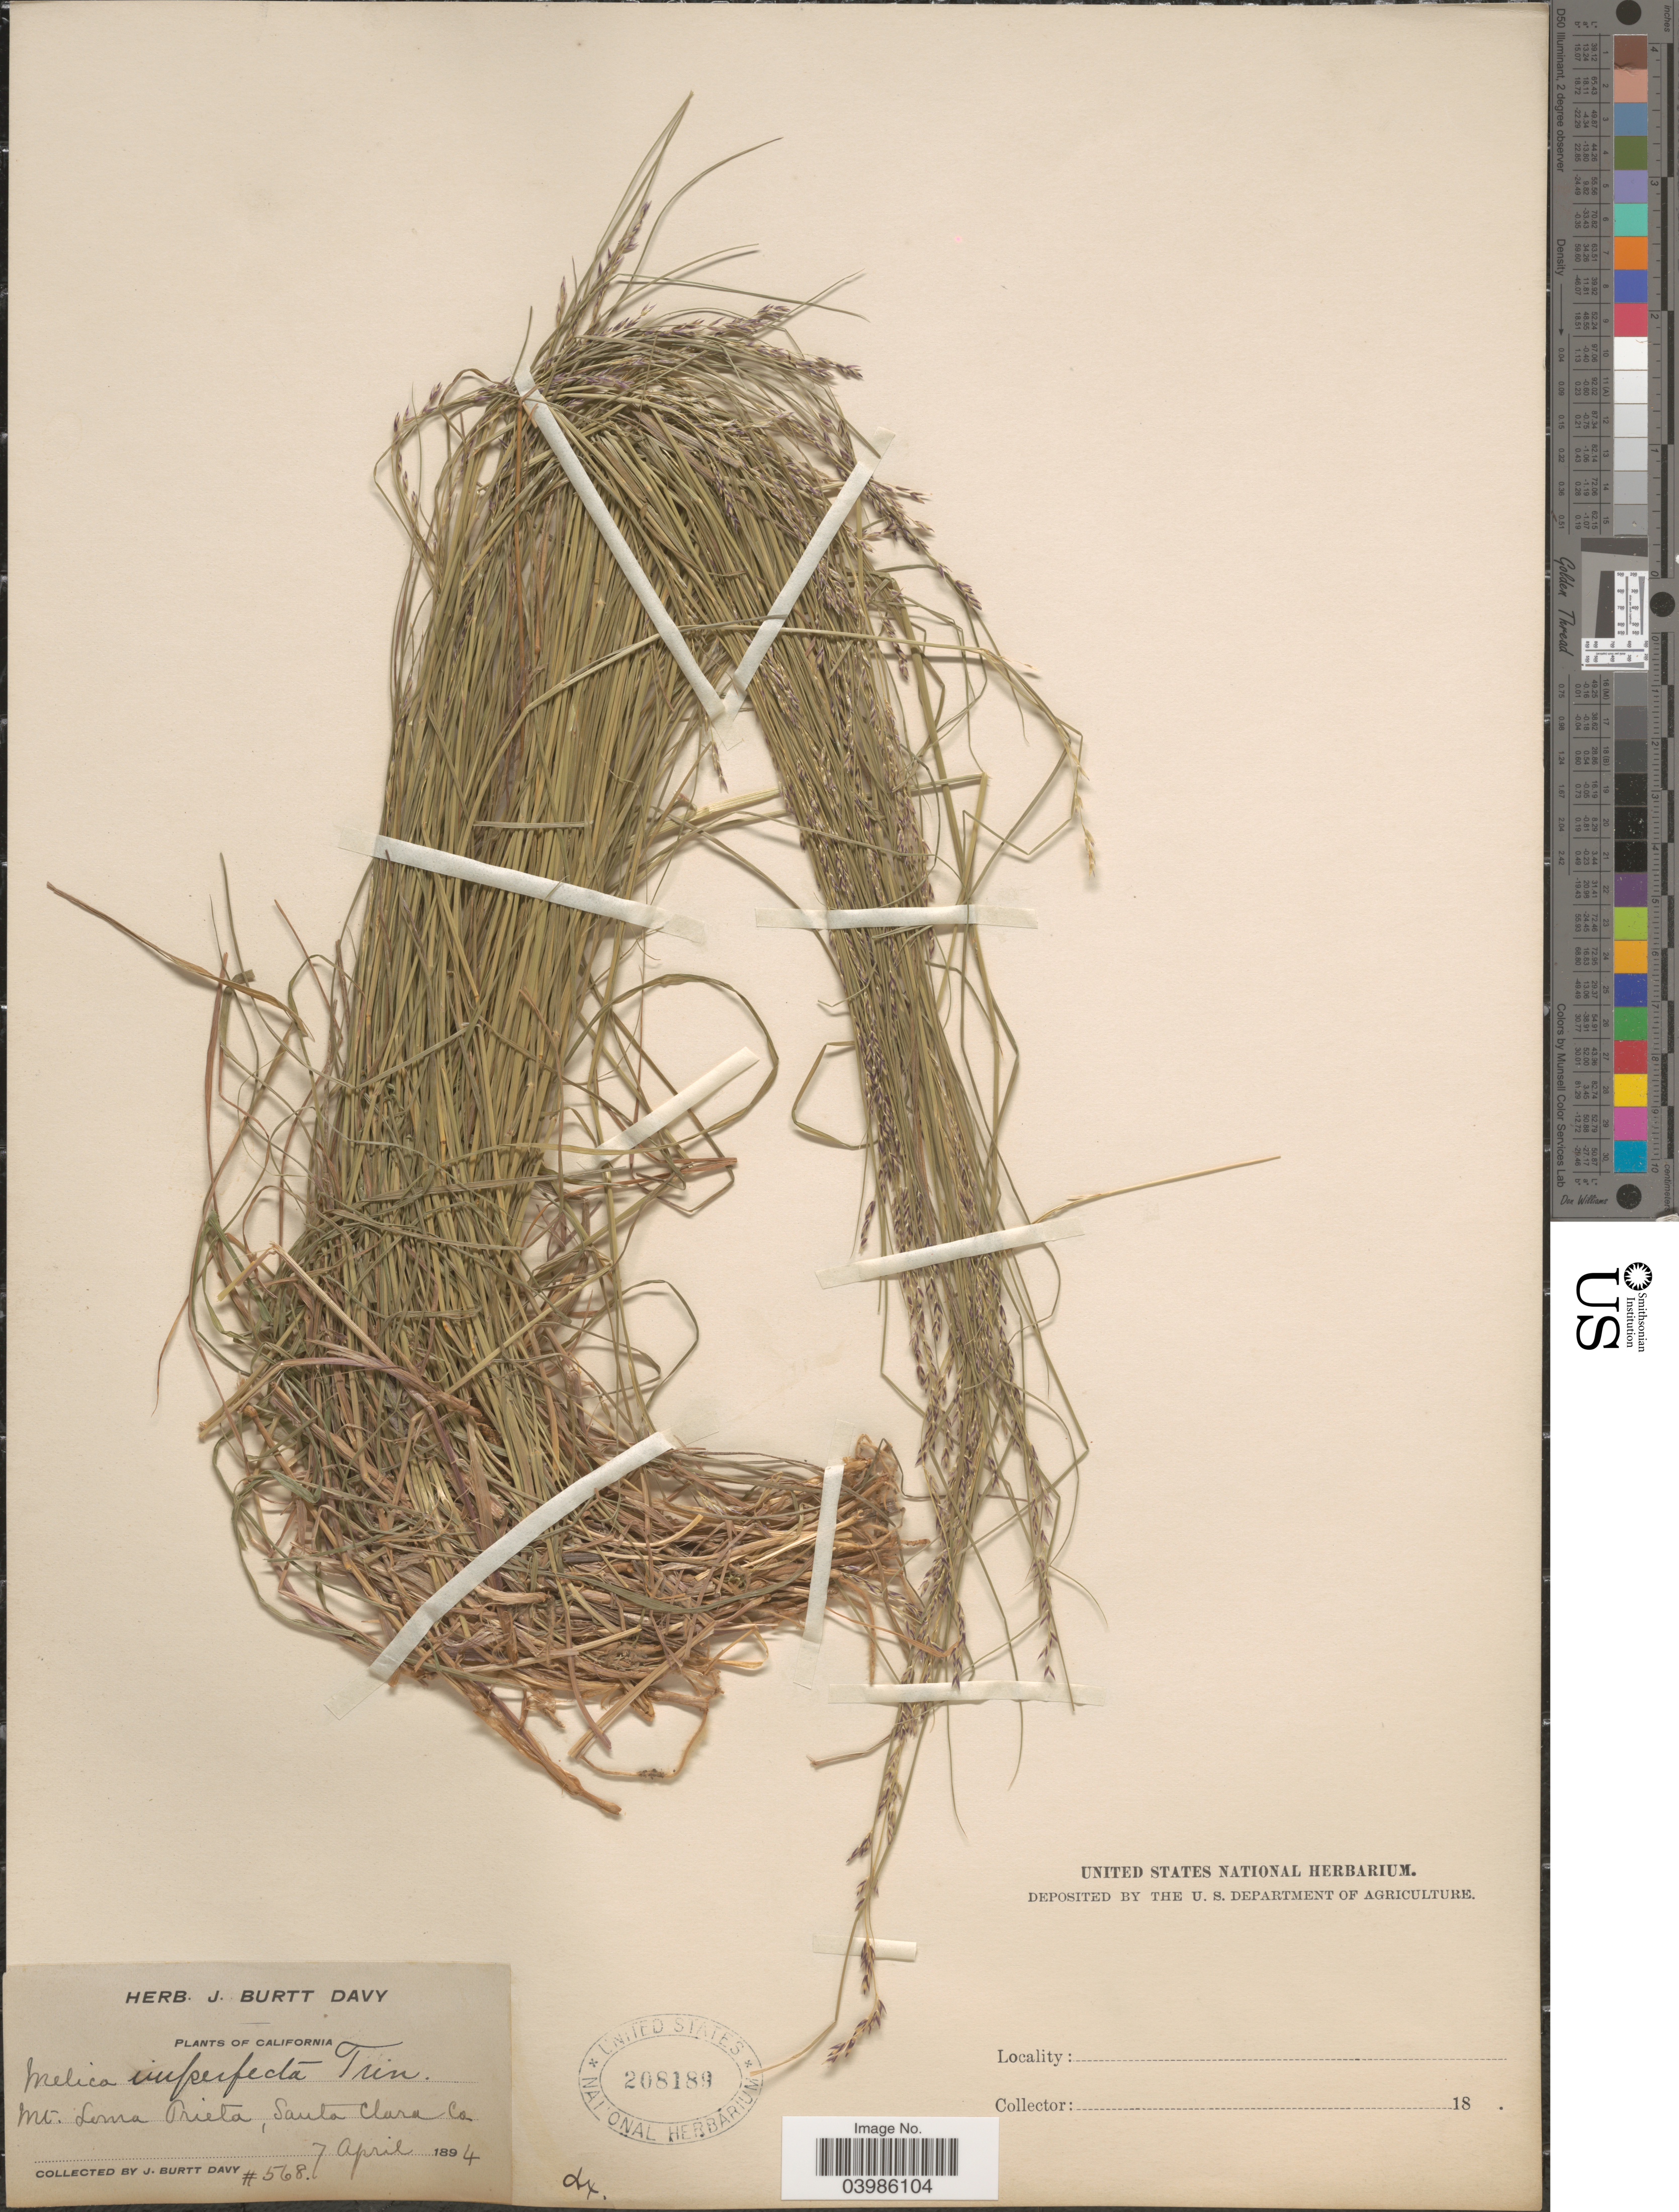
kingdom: Plantae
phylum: Tracheophyta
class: Liliopsida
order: Poales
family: Poaceae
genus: Melica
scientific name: Melica imperfecta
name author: Trin.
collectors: J. Burtt Davy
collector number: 568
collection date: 1894-04-07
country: United States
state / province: California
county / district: Santa Clara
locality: Mt. Loma Prieta, Santa Clara Co.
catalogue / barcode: US 208189